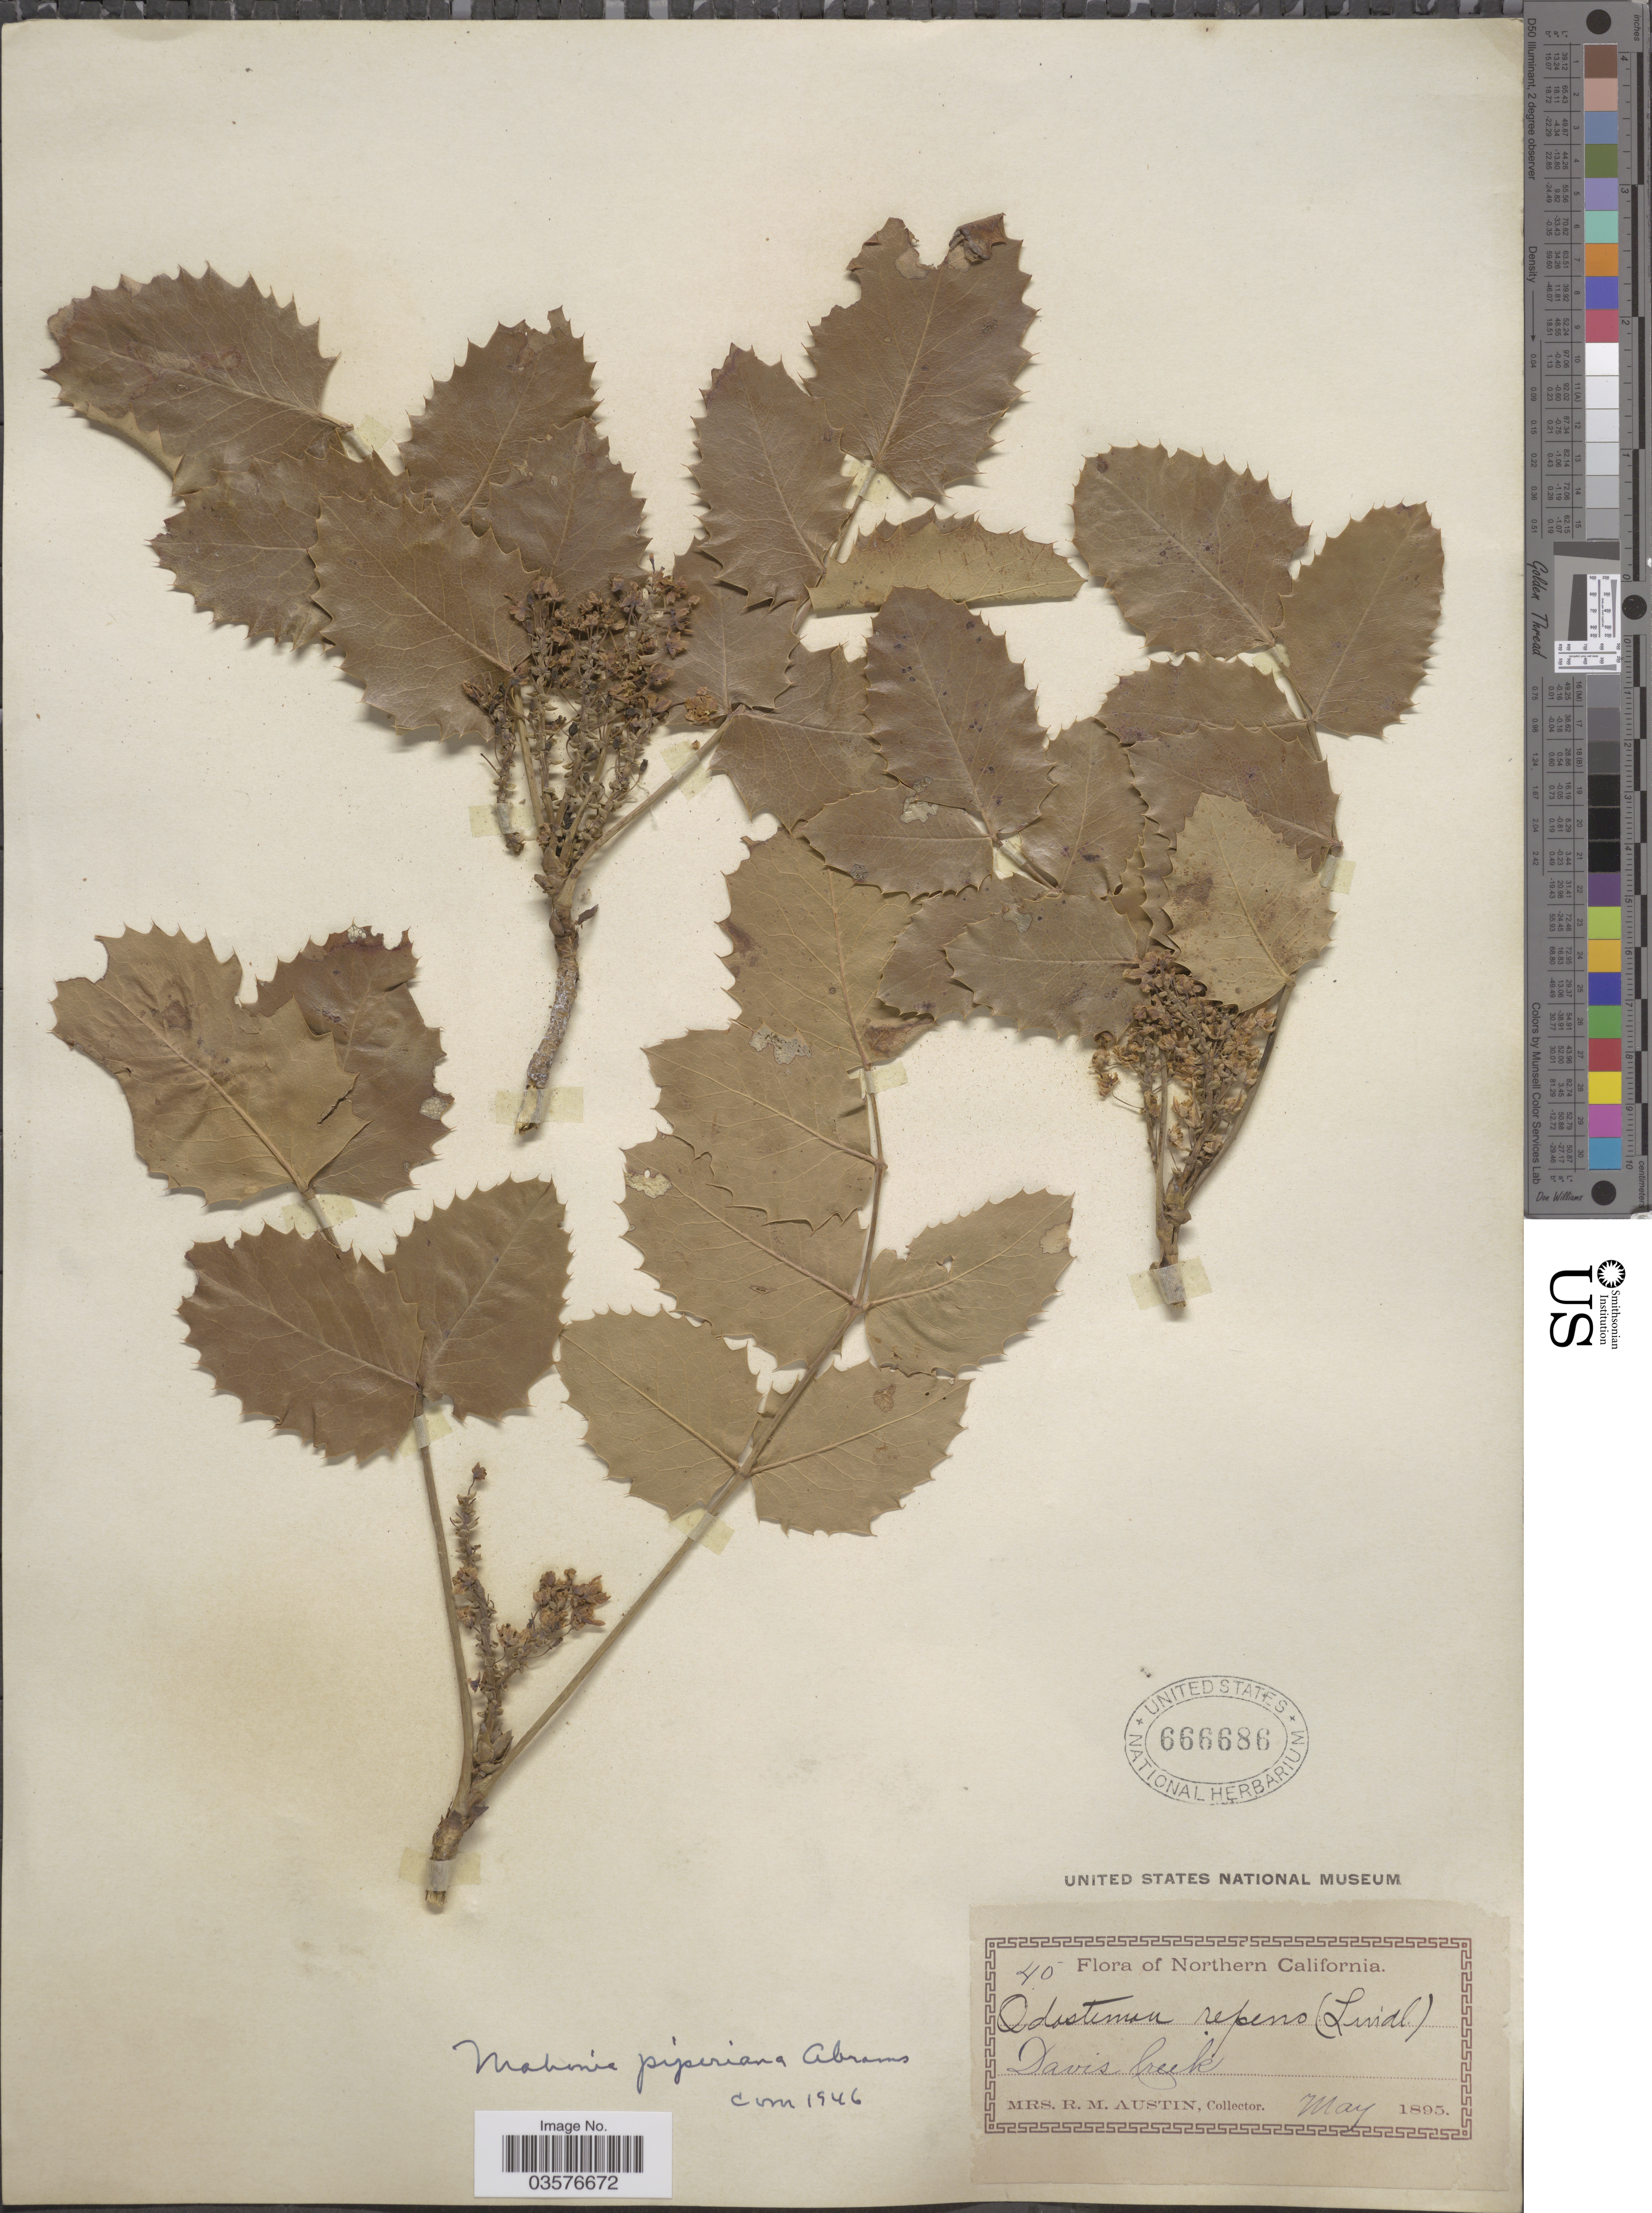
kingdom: Plantae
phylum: Tracheophyta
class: Magnoliopsida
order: Ranunculales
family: Berberidaceae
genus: Mahonia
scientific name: Mahonia piperiana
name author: Abrams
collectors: R. Austin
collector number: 45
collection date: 1895-05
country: United States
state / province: California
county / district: Modoc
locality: Northern California. Davis Creek.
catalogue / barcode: US 666686